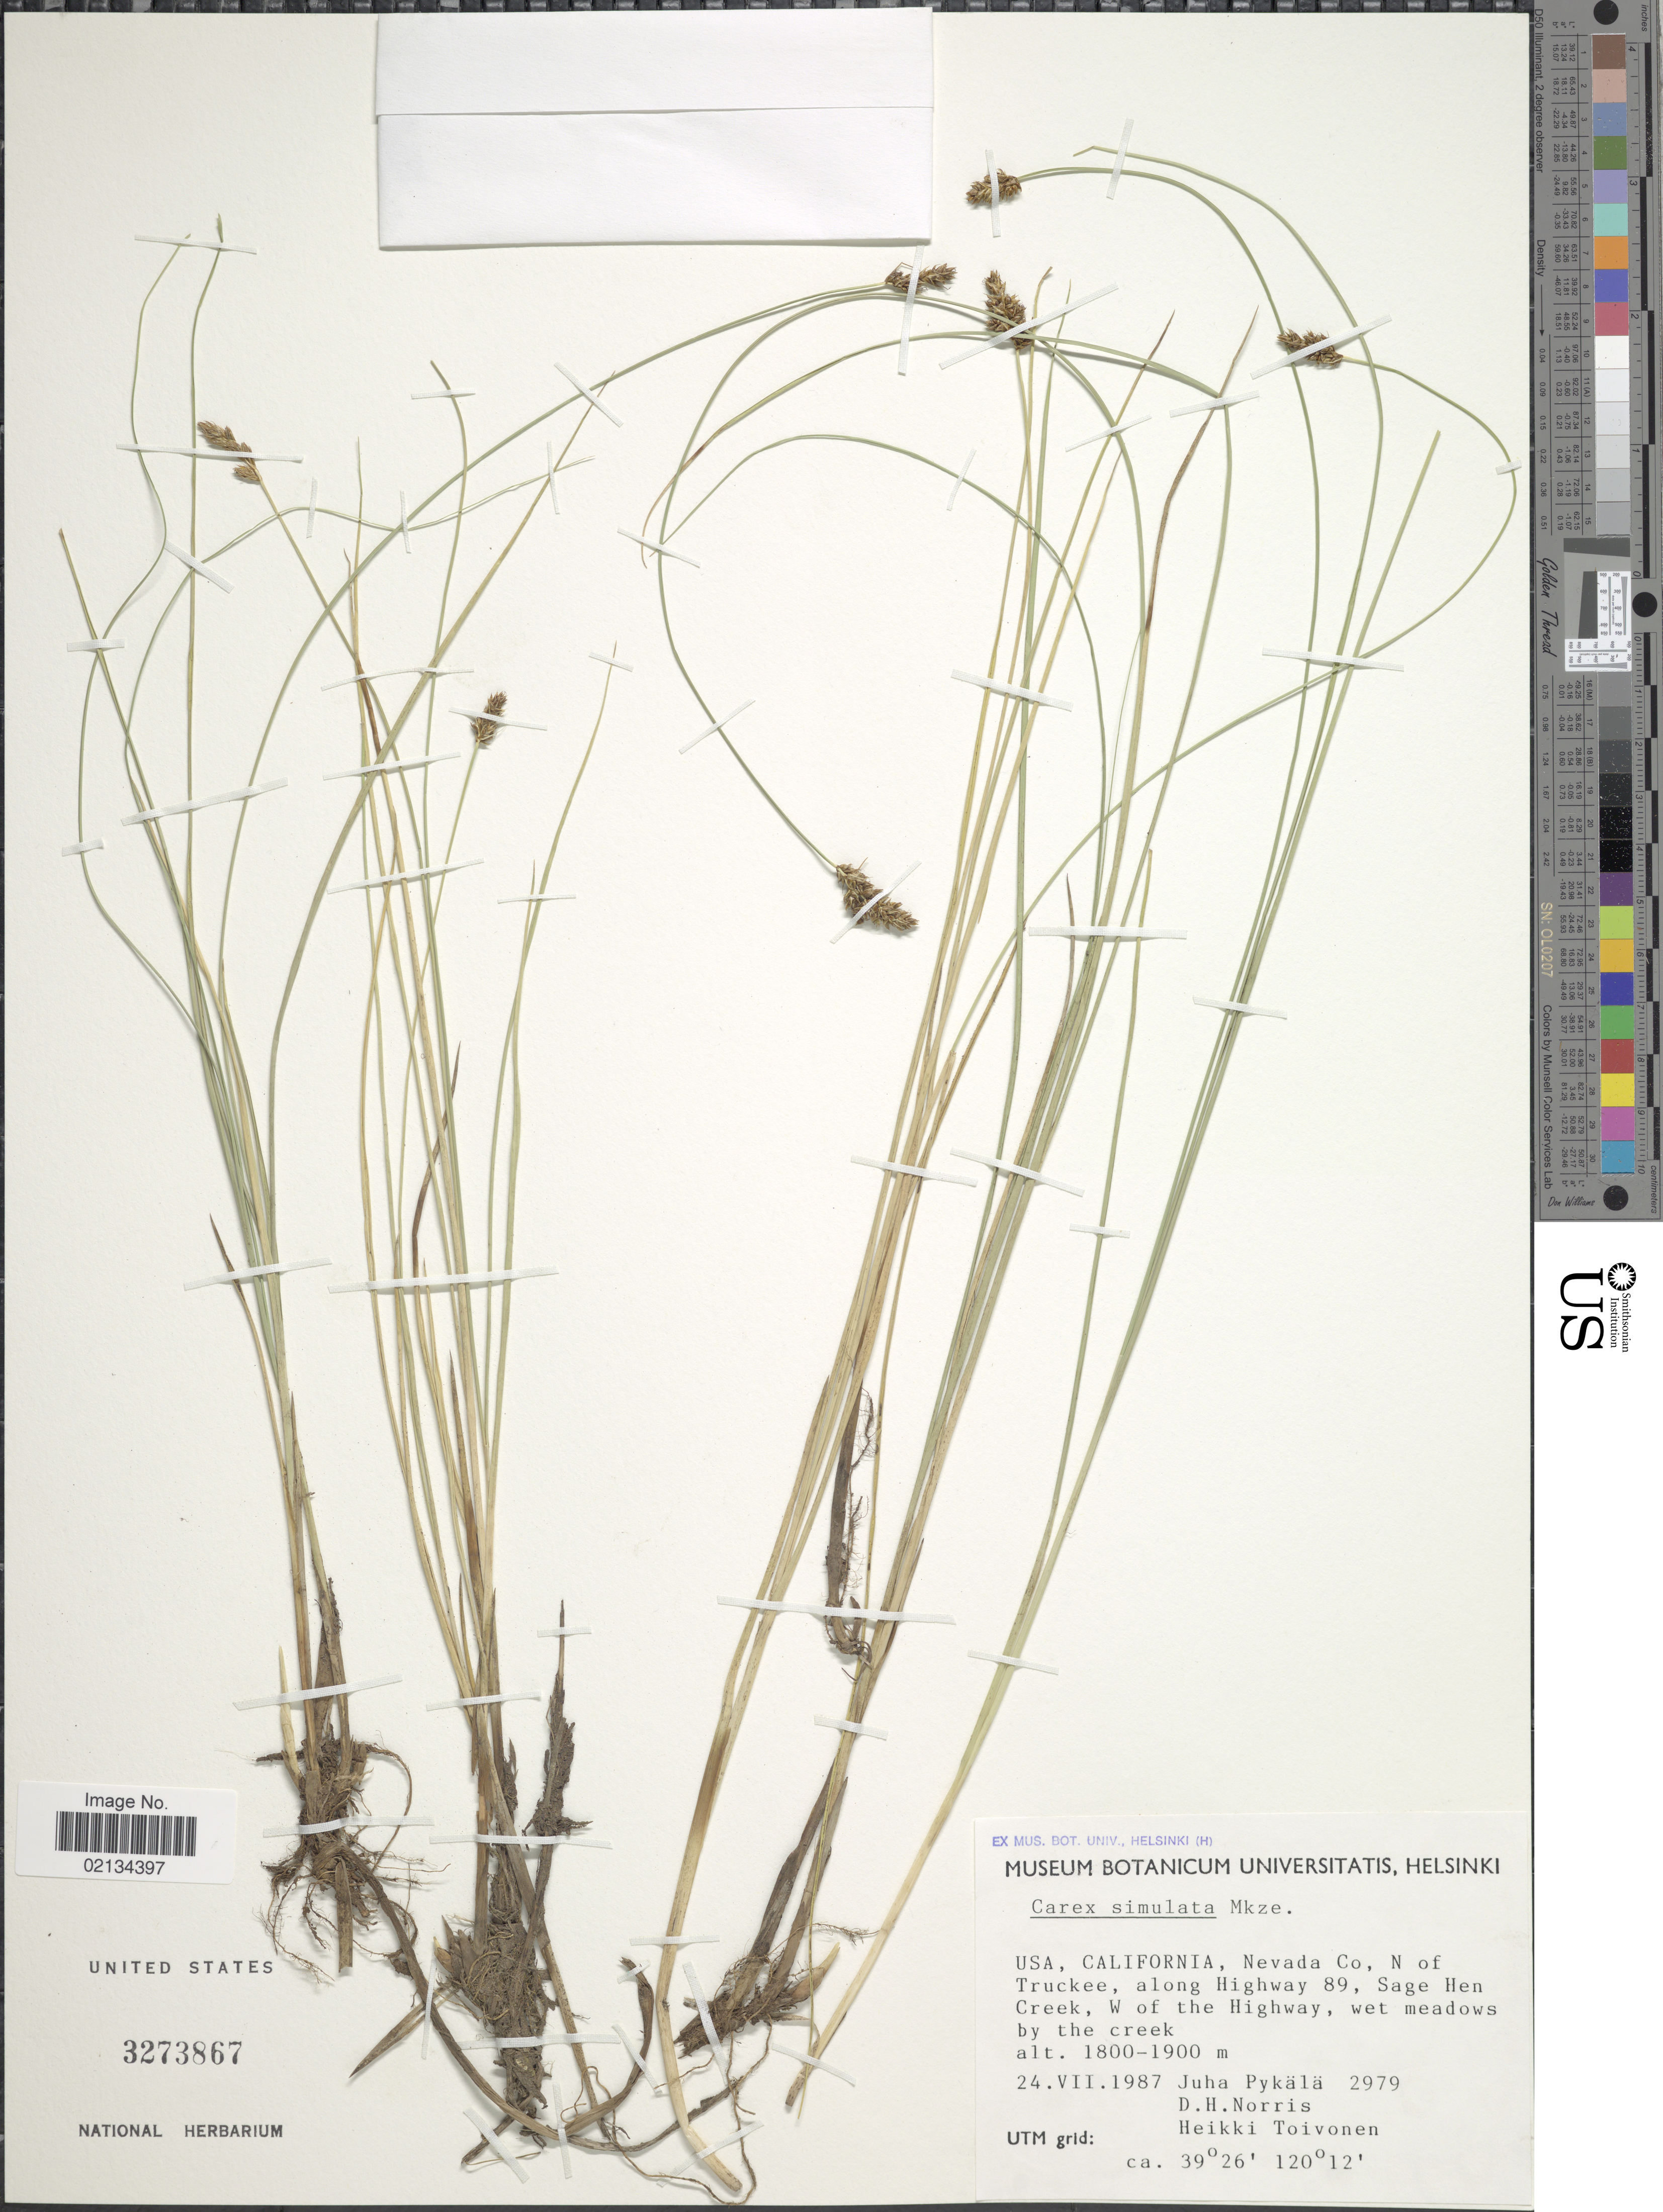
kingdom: Plantae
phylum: Tracheophyta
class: Liliopsida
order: Poales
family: Cyperaceae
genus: Carex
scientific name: Carex simulata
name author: Mack.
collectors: J. Pykala, D. H. Norris & H.Toivonen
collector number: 2979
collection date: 1987-07-24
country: United States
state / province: California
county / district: Nevada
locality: Nevada Co, N of Truckee, along Highway 89, Sage Hen Creek, W of the Highway, wet meadows by the creek.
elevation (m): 1800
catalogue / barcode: US 3273867